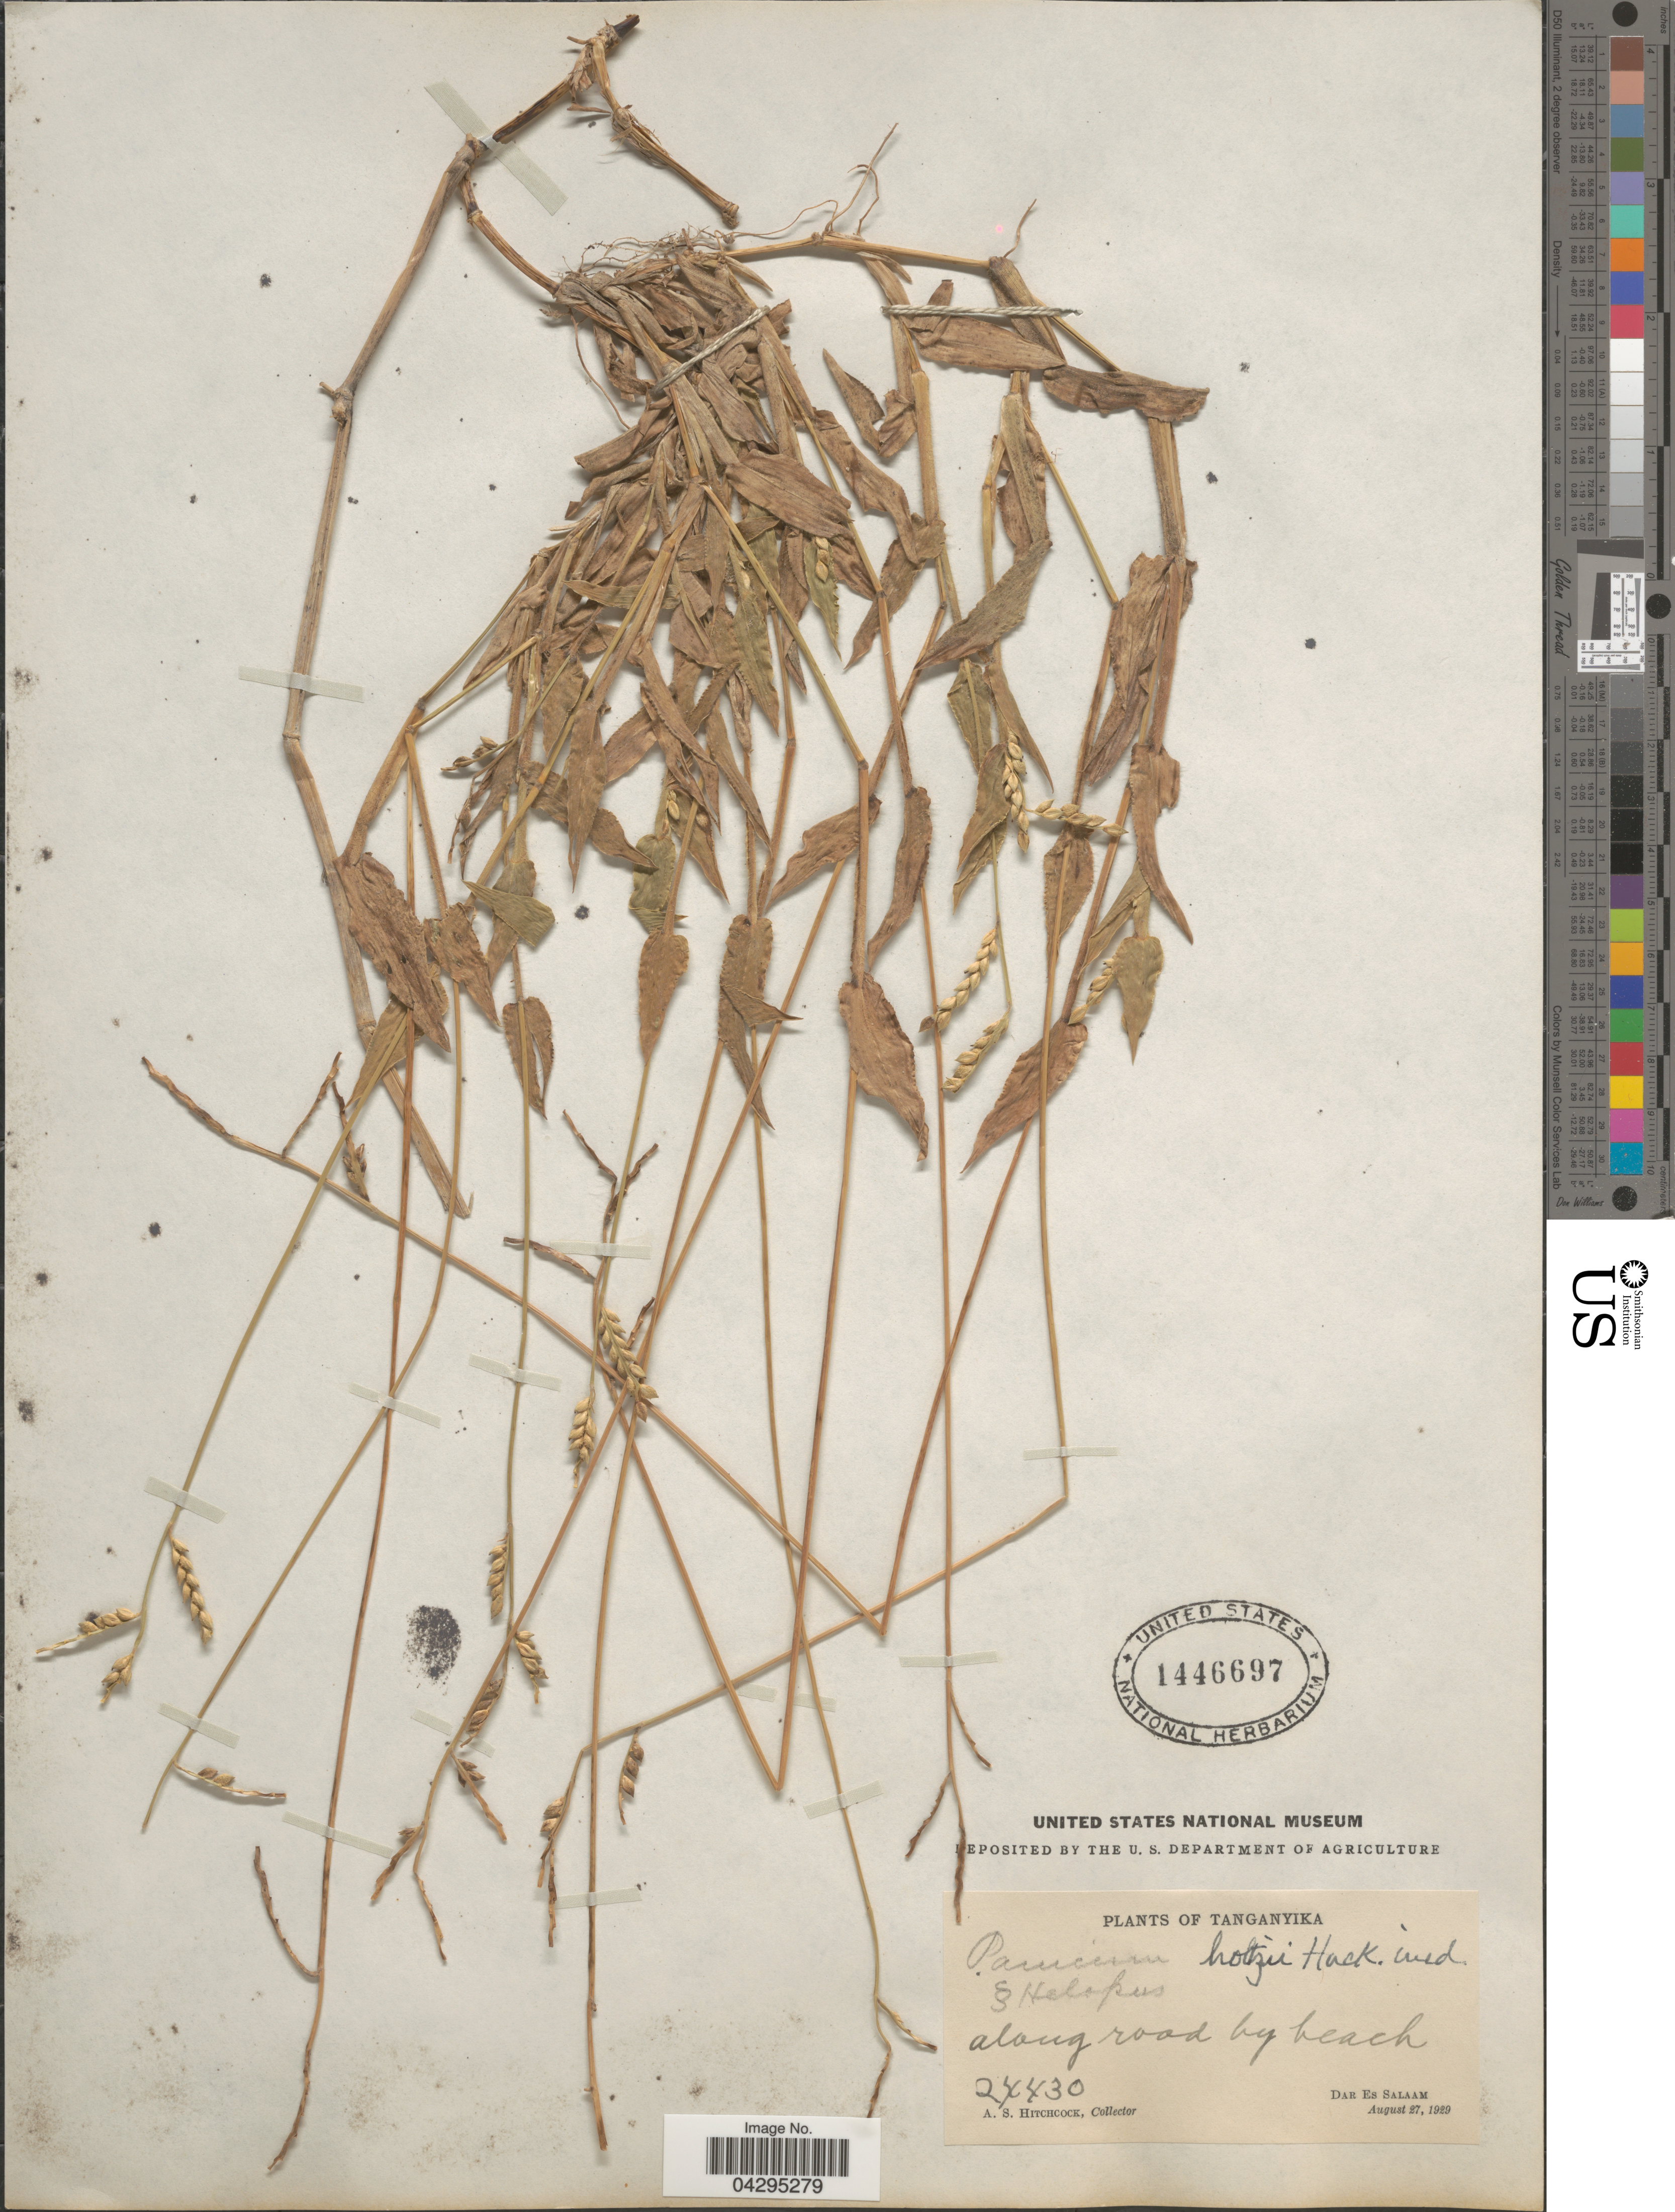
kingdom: Plantae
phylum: Tracheophyta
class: Liliopsida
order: Poales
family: Poaceae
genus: Urochloa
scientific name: Urochloa sp.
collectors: A. S. Hitchcock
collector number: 24430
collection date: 1929-08-27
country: Tanzania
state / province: Dar es Salaam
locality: Along road by beach.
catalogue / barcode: US 1446697